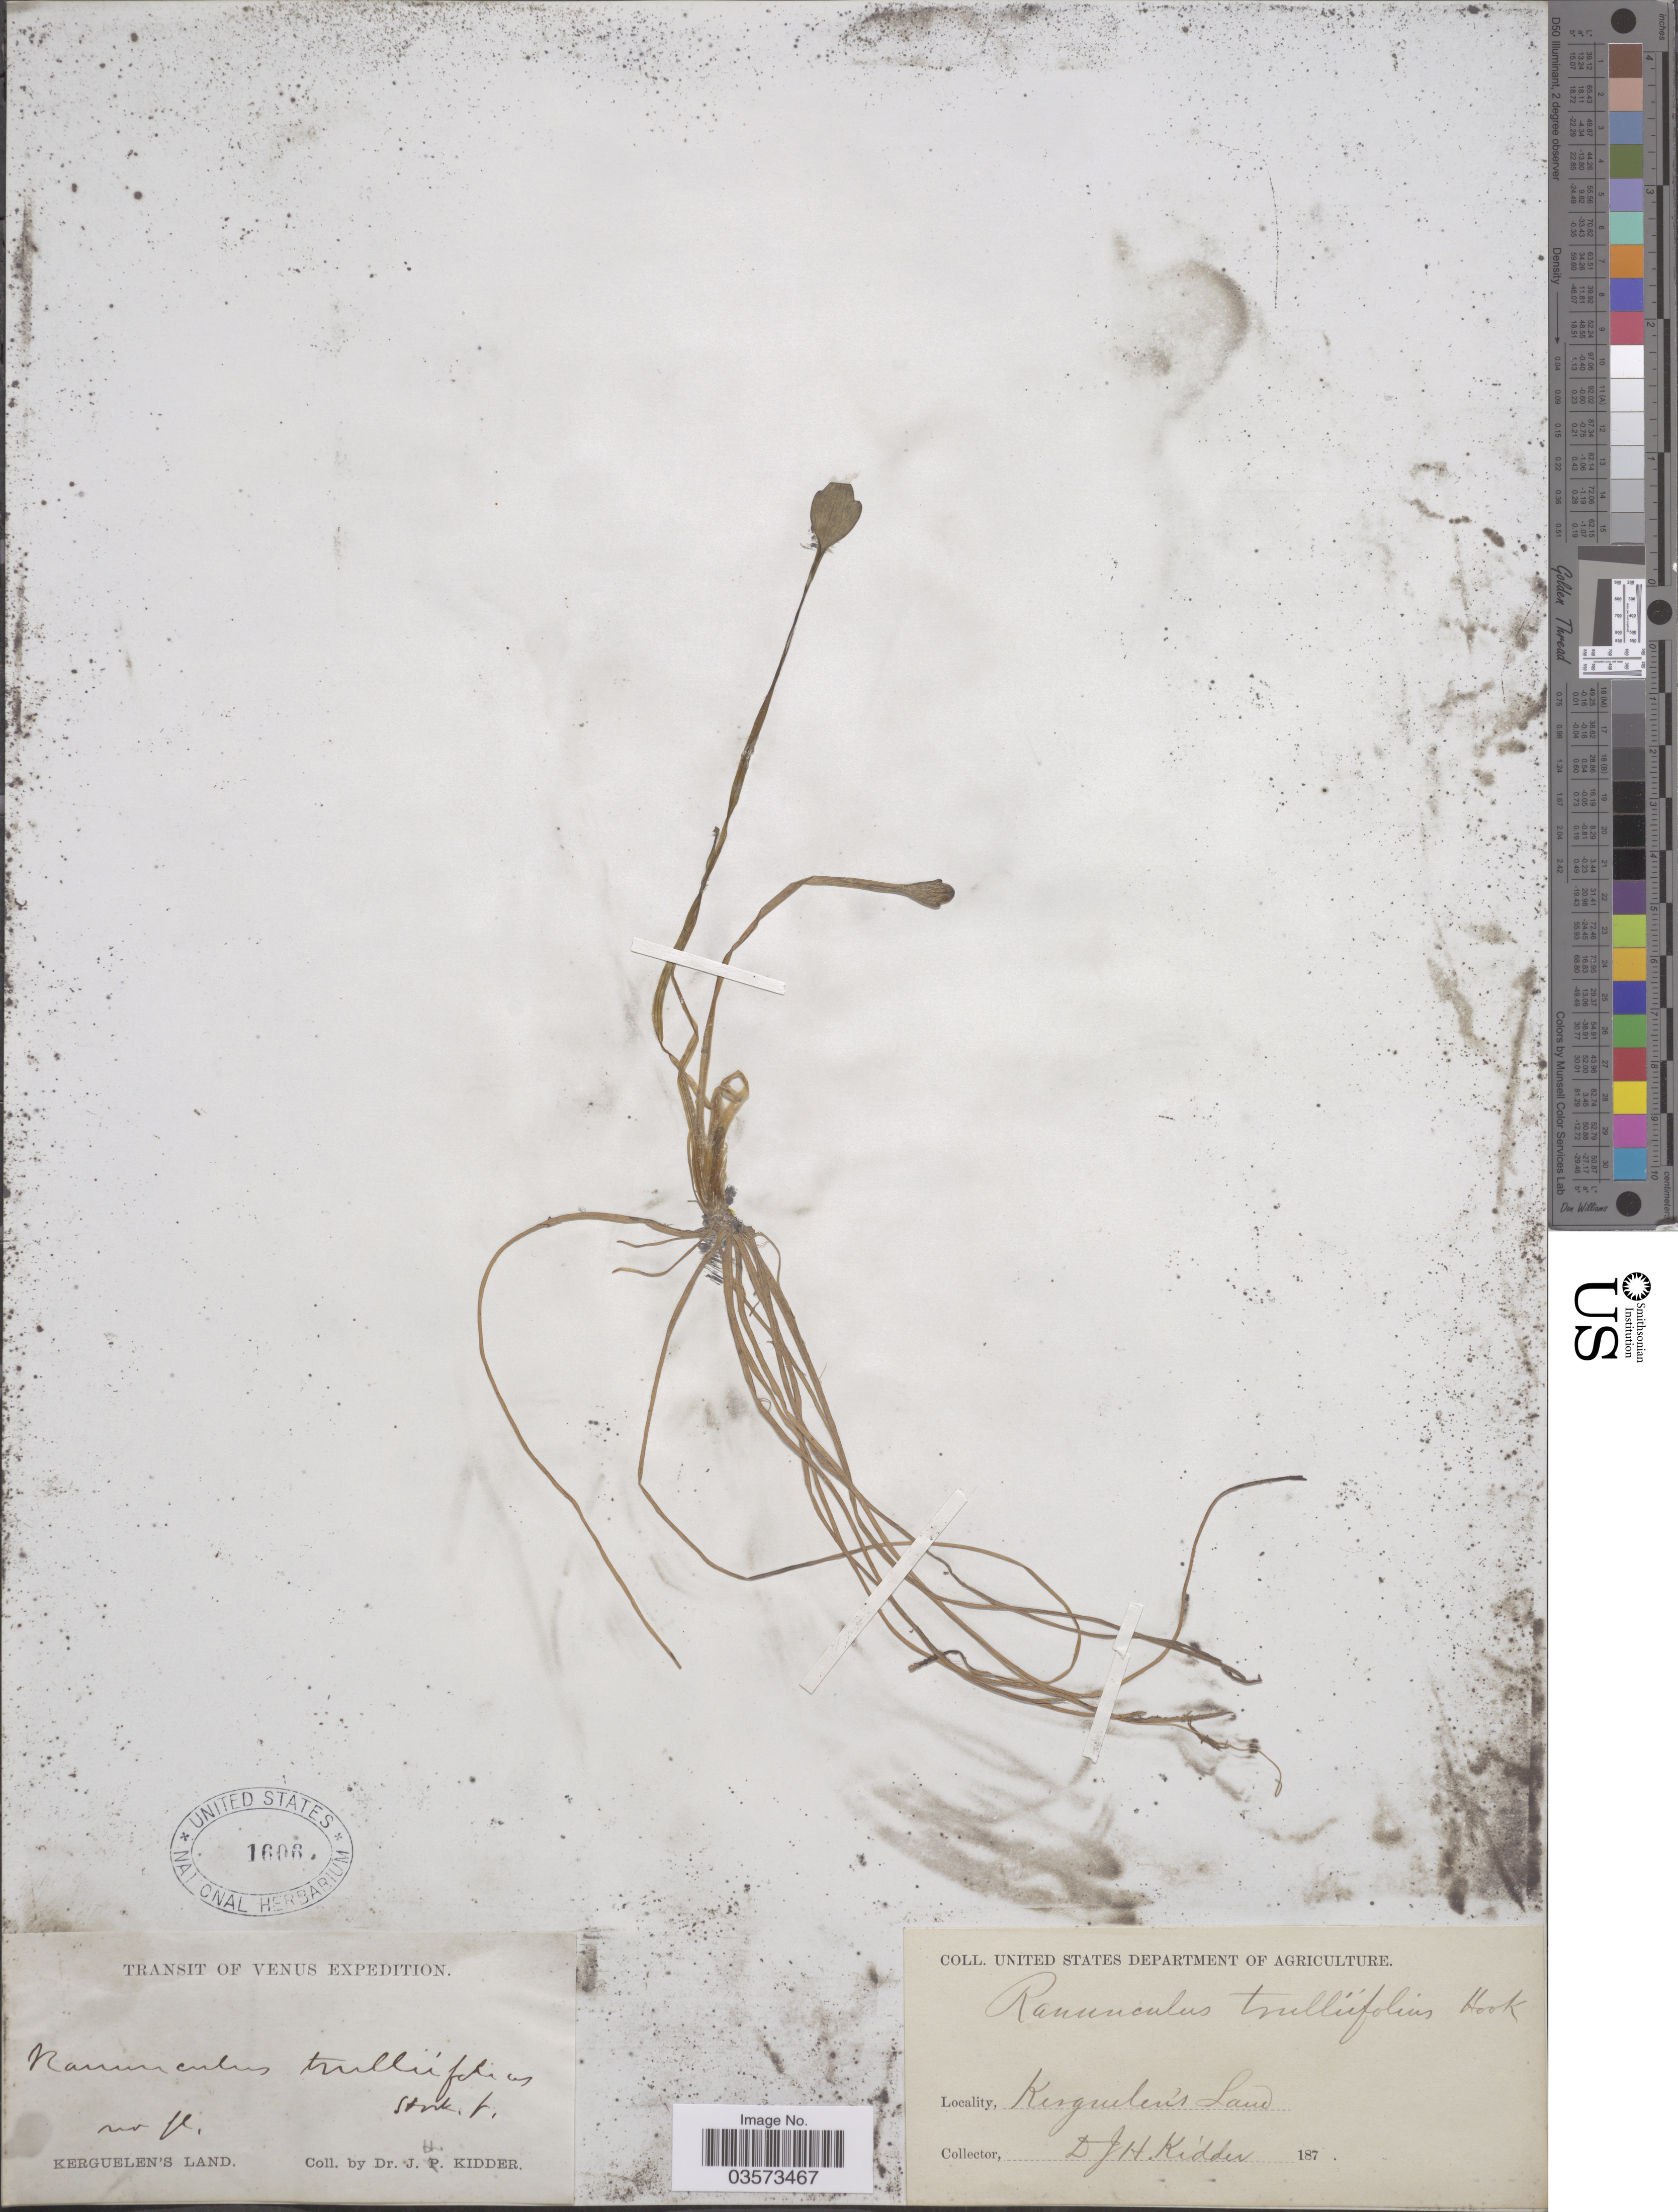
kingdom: Plantae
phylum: Tracheophyta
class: Magnoliopsida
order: Ranunculales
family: Ranunculaceae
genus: Ranunculus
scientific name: Ranunculus trulliifolius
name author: Hook. f.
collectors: J. Kidder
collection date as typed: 187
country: French Southern Territories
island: Kerguelen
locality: Transit of Venus. Kergeulen's Land.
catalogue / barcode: US 1606